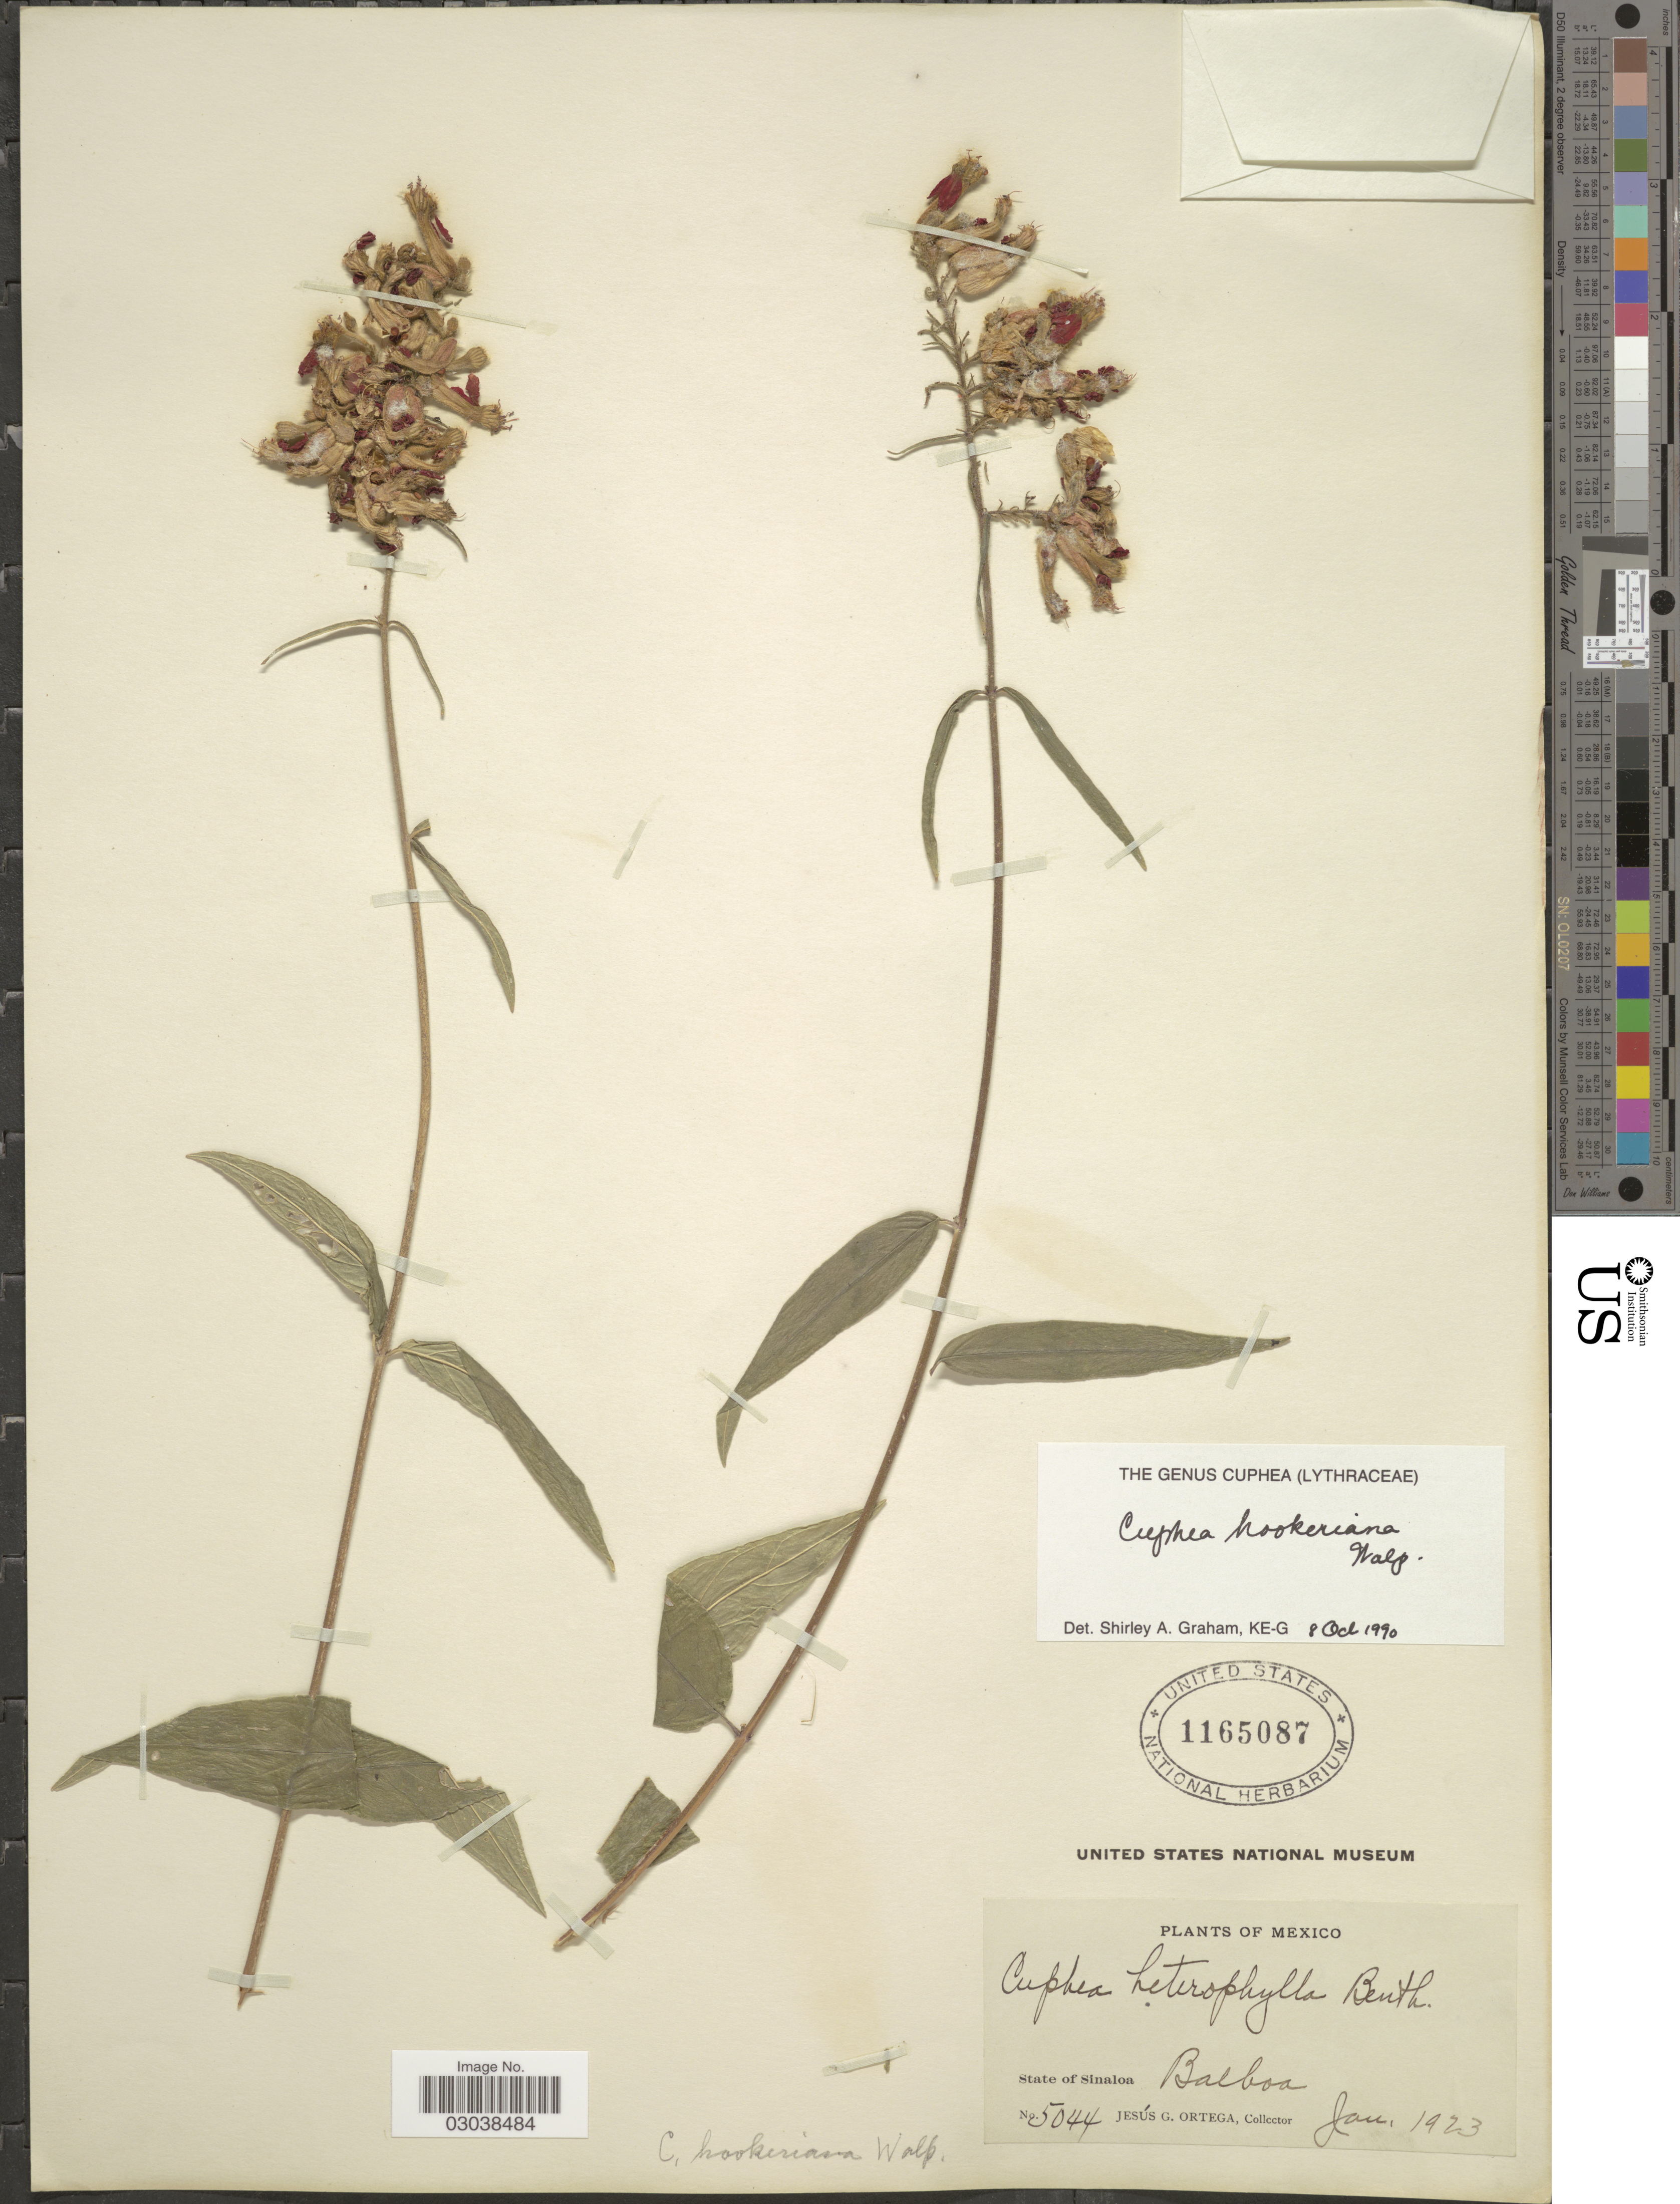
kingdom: Plantae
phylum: Tracheophyta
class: Magnoliopsida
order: Myrtales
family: Lythraceae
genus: Cuphea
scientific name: Cuphea hookeriana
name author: Walp.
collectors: J. Ortega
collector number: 5044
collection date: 1923-01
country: Mexico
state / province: Sinaloa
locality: Balboa.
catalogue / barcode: US 1165087